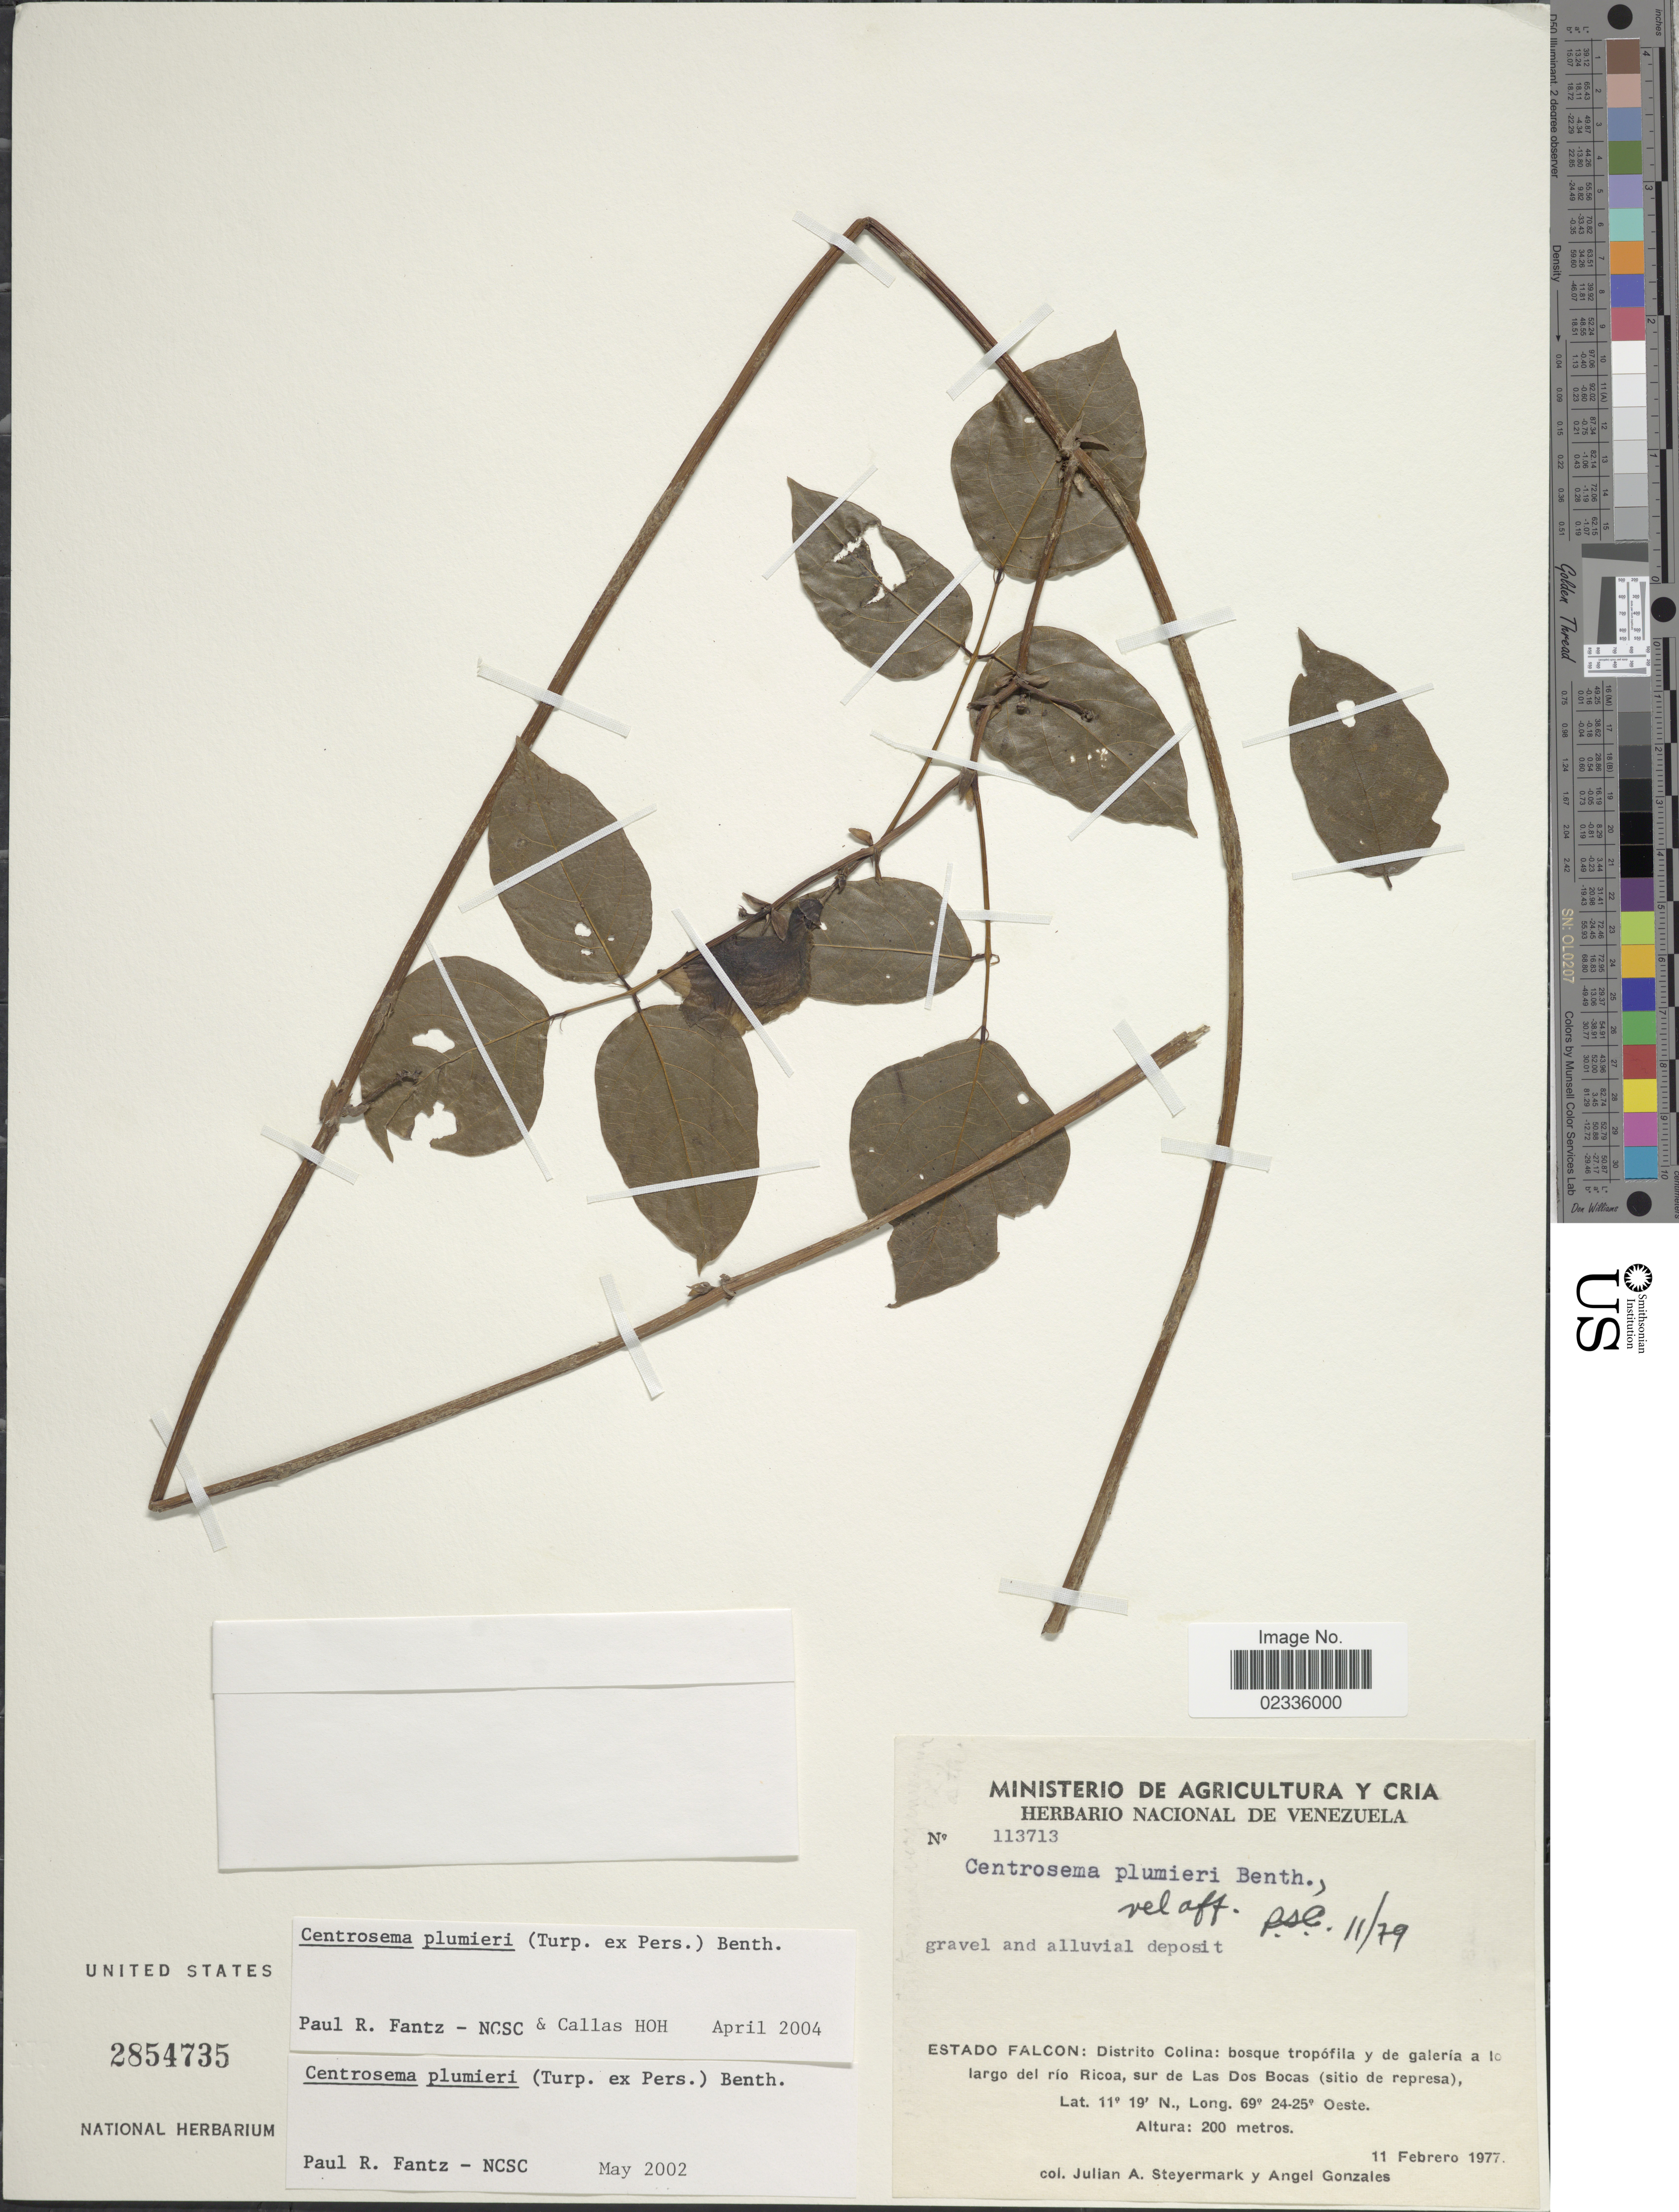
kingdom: Plantae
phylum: Tracheophyta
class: Magnoliopsida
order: Fabales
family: Fabaceae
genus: Centrosema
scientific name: Centrosema plumieri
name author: (Turpin ex Pers.) Benth.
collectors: J. Steyermark & A. Gonzáles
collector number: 113713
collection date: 1977-02-11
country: Venezuela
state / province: Falcón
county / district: Colina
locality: Distrito Colina: largo del río Ricoa, sur de Las Dos Bocas (sitio de represa)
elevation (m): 200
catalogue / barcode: US 2854735